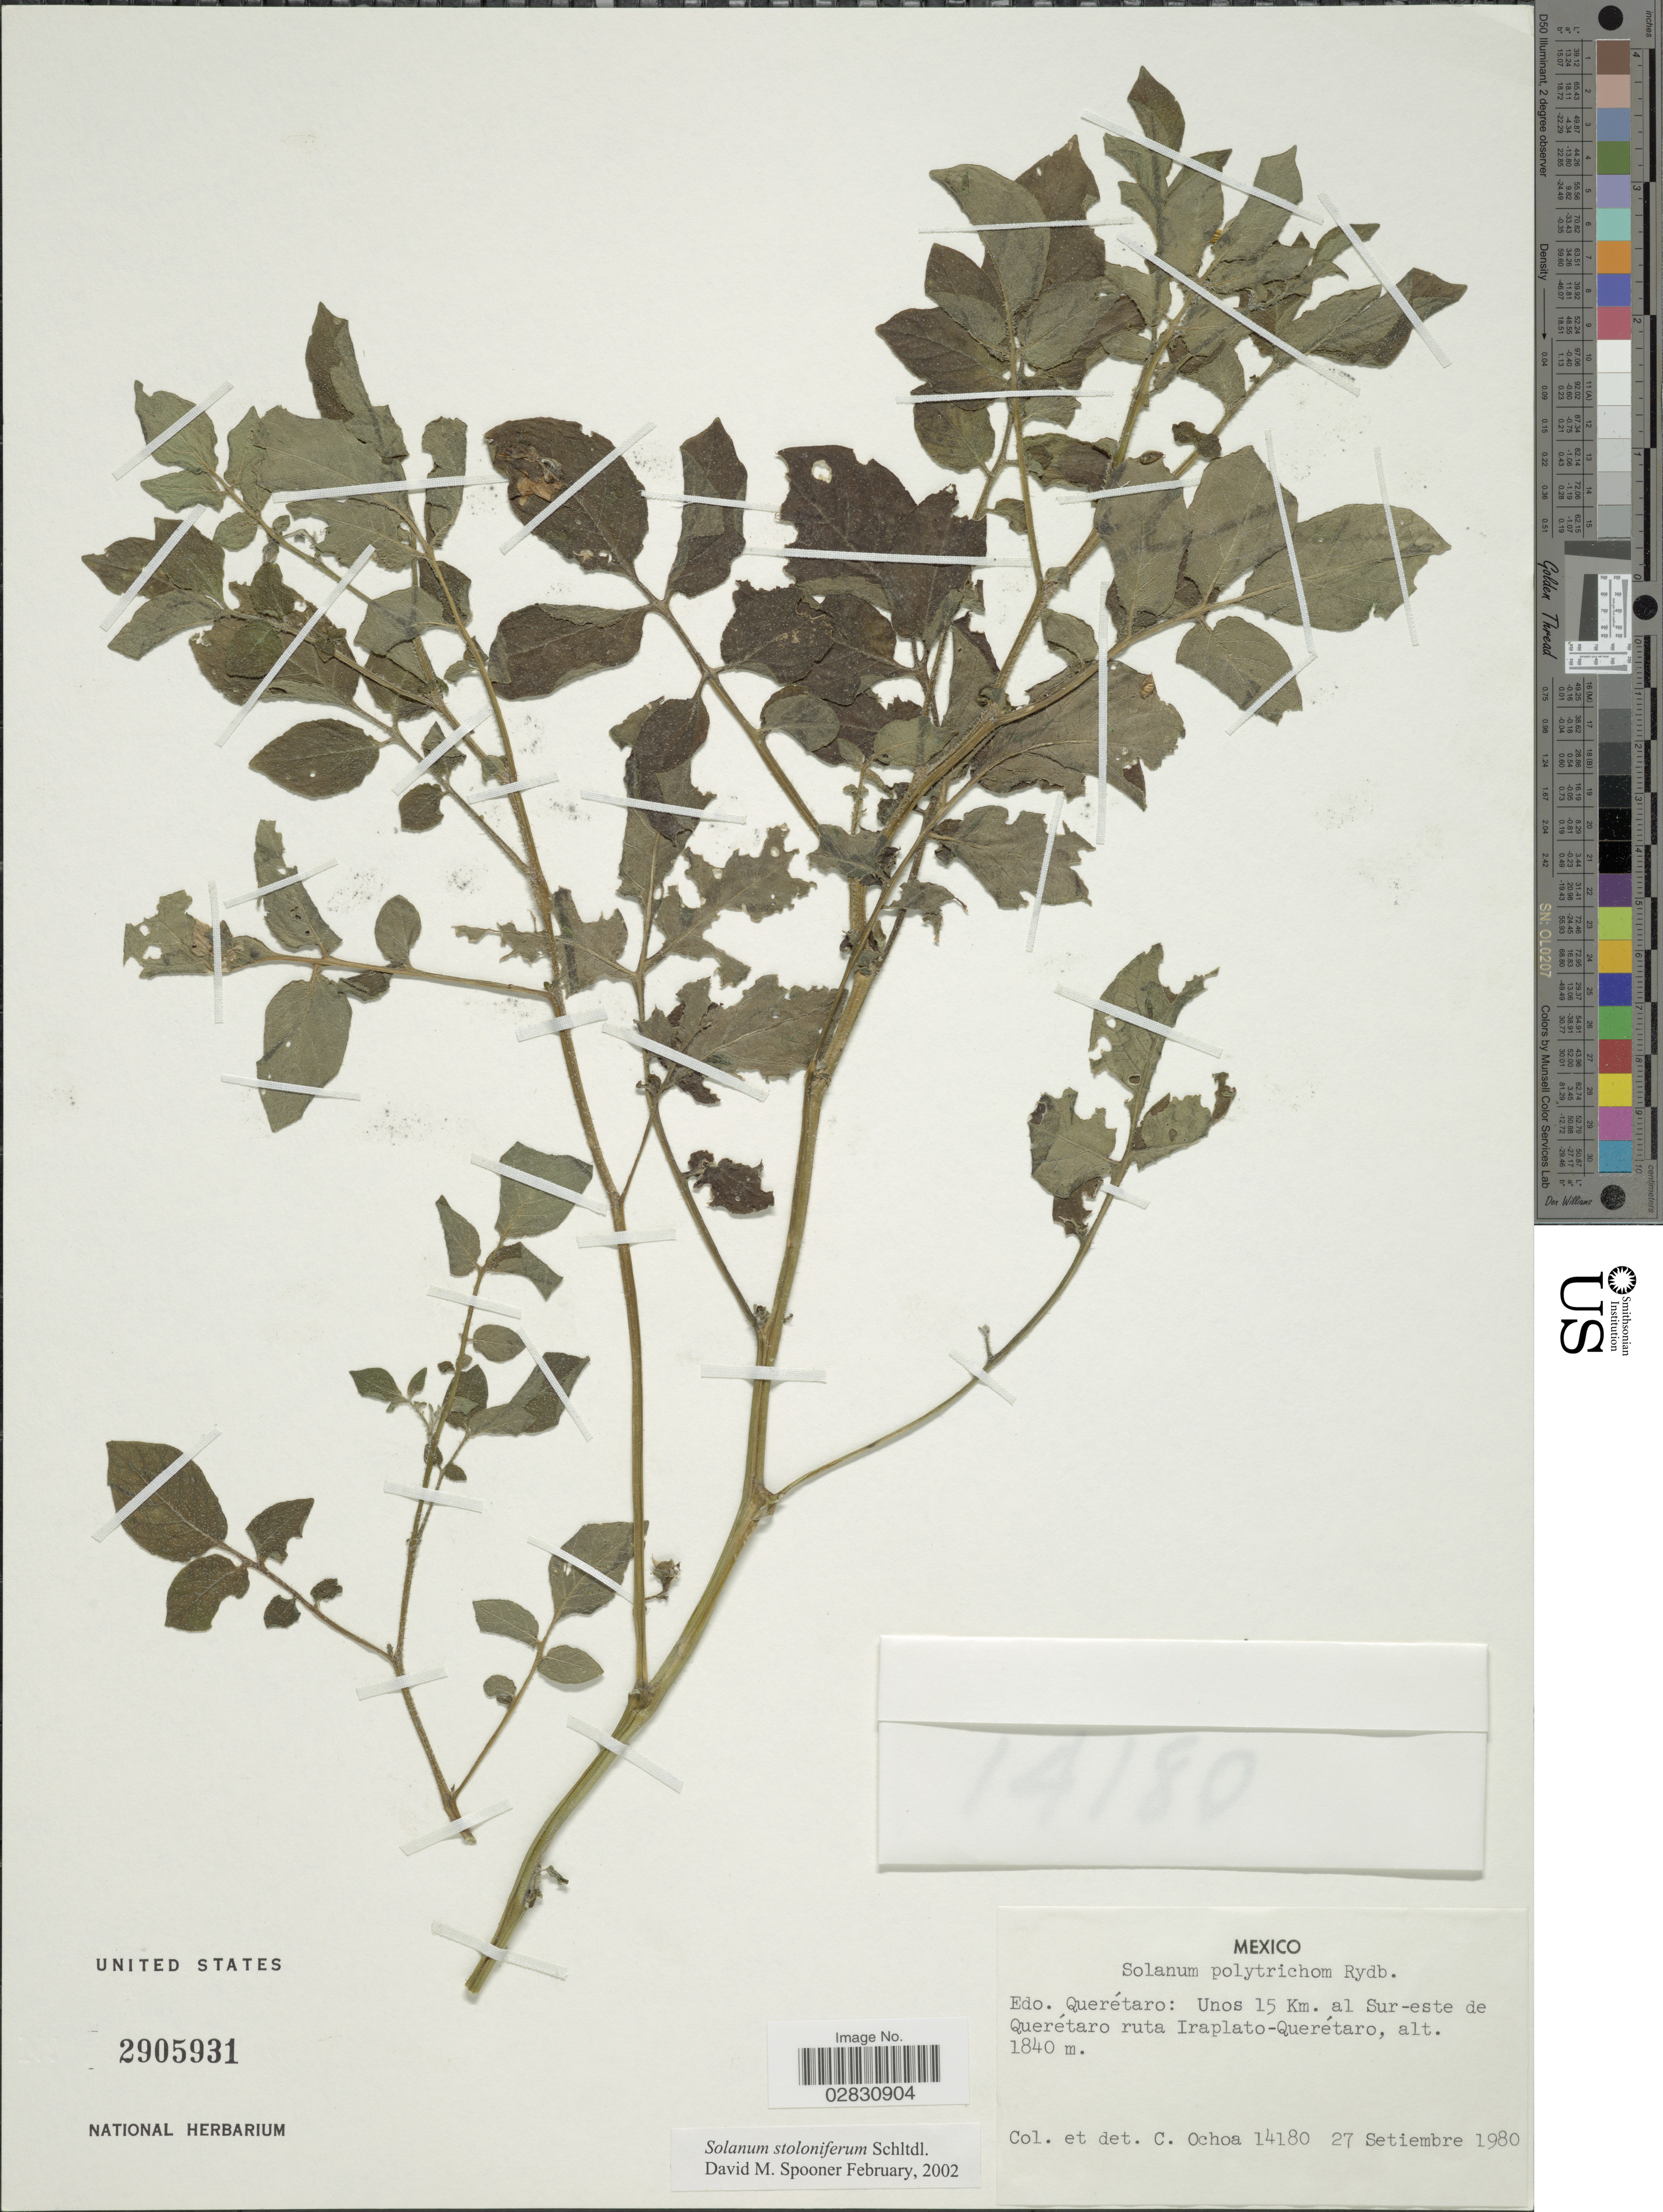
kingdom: Plantae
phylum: Tracheophyta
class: Magnoliopsida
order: Solanales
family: Solanaceae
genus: Solanum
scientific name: Solanum stoloniferum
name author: Schltdl.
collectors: C. Ochoa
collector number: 14180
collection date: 1980-09-27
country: Mexico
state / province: Querétaro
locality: Unos 15 Km. al Sur-este de Querétaro ruta Iraplato-Querétaro.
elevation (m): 1840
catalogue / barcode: US 2905931